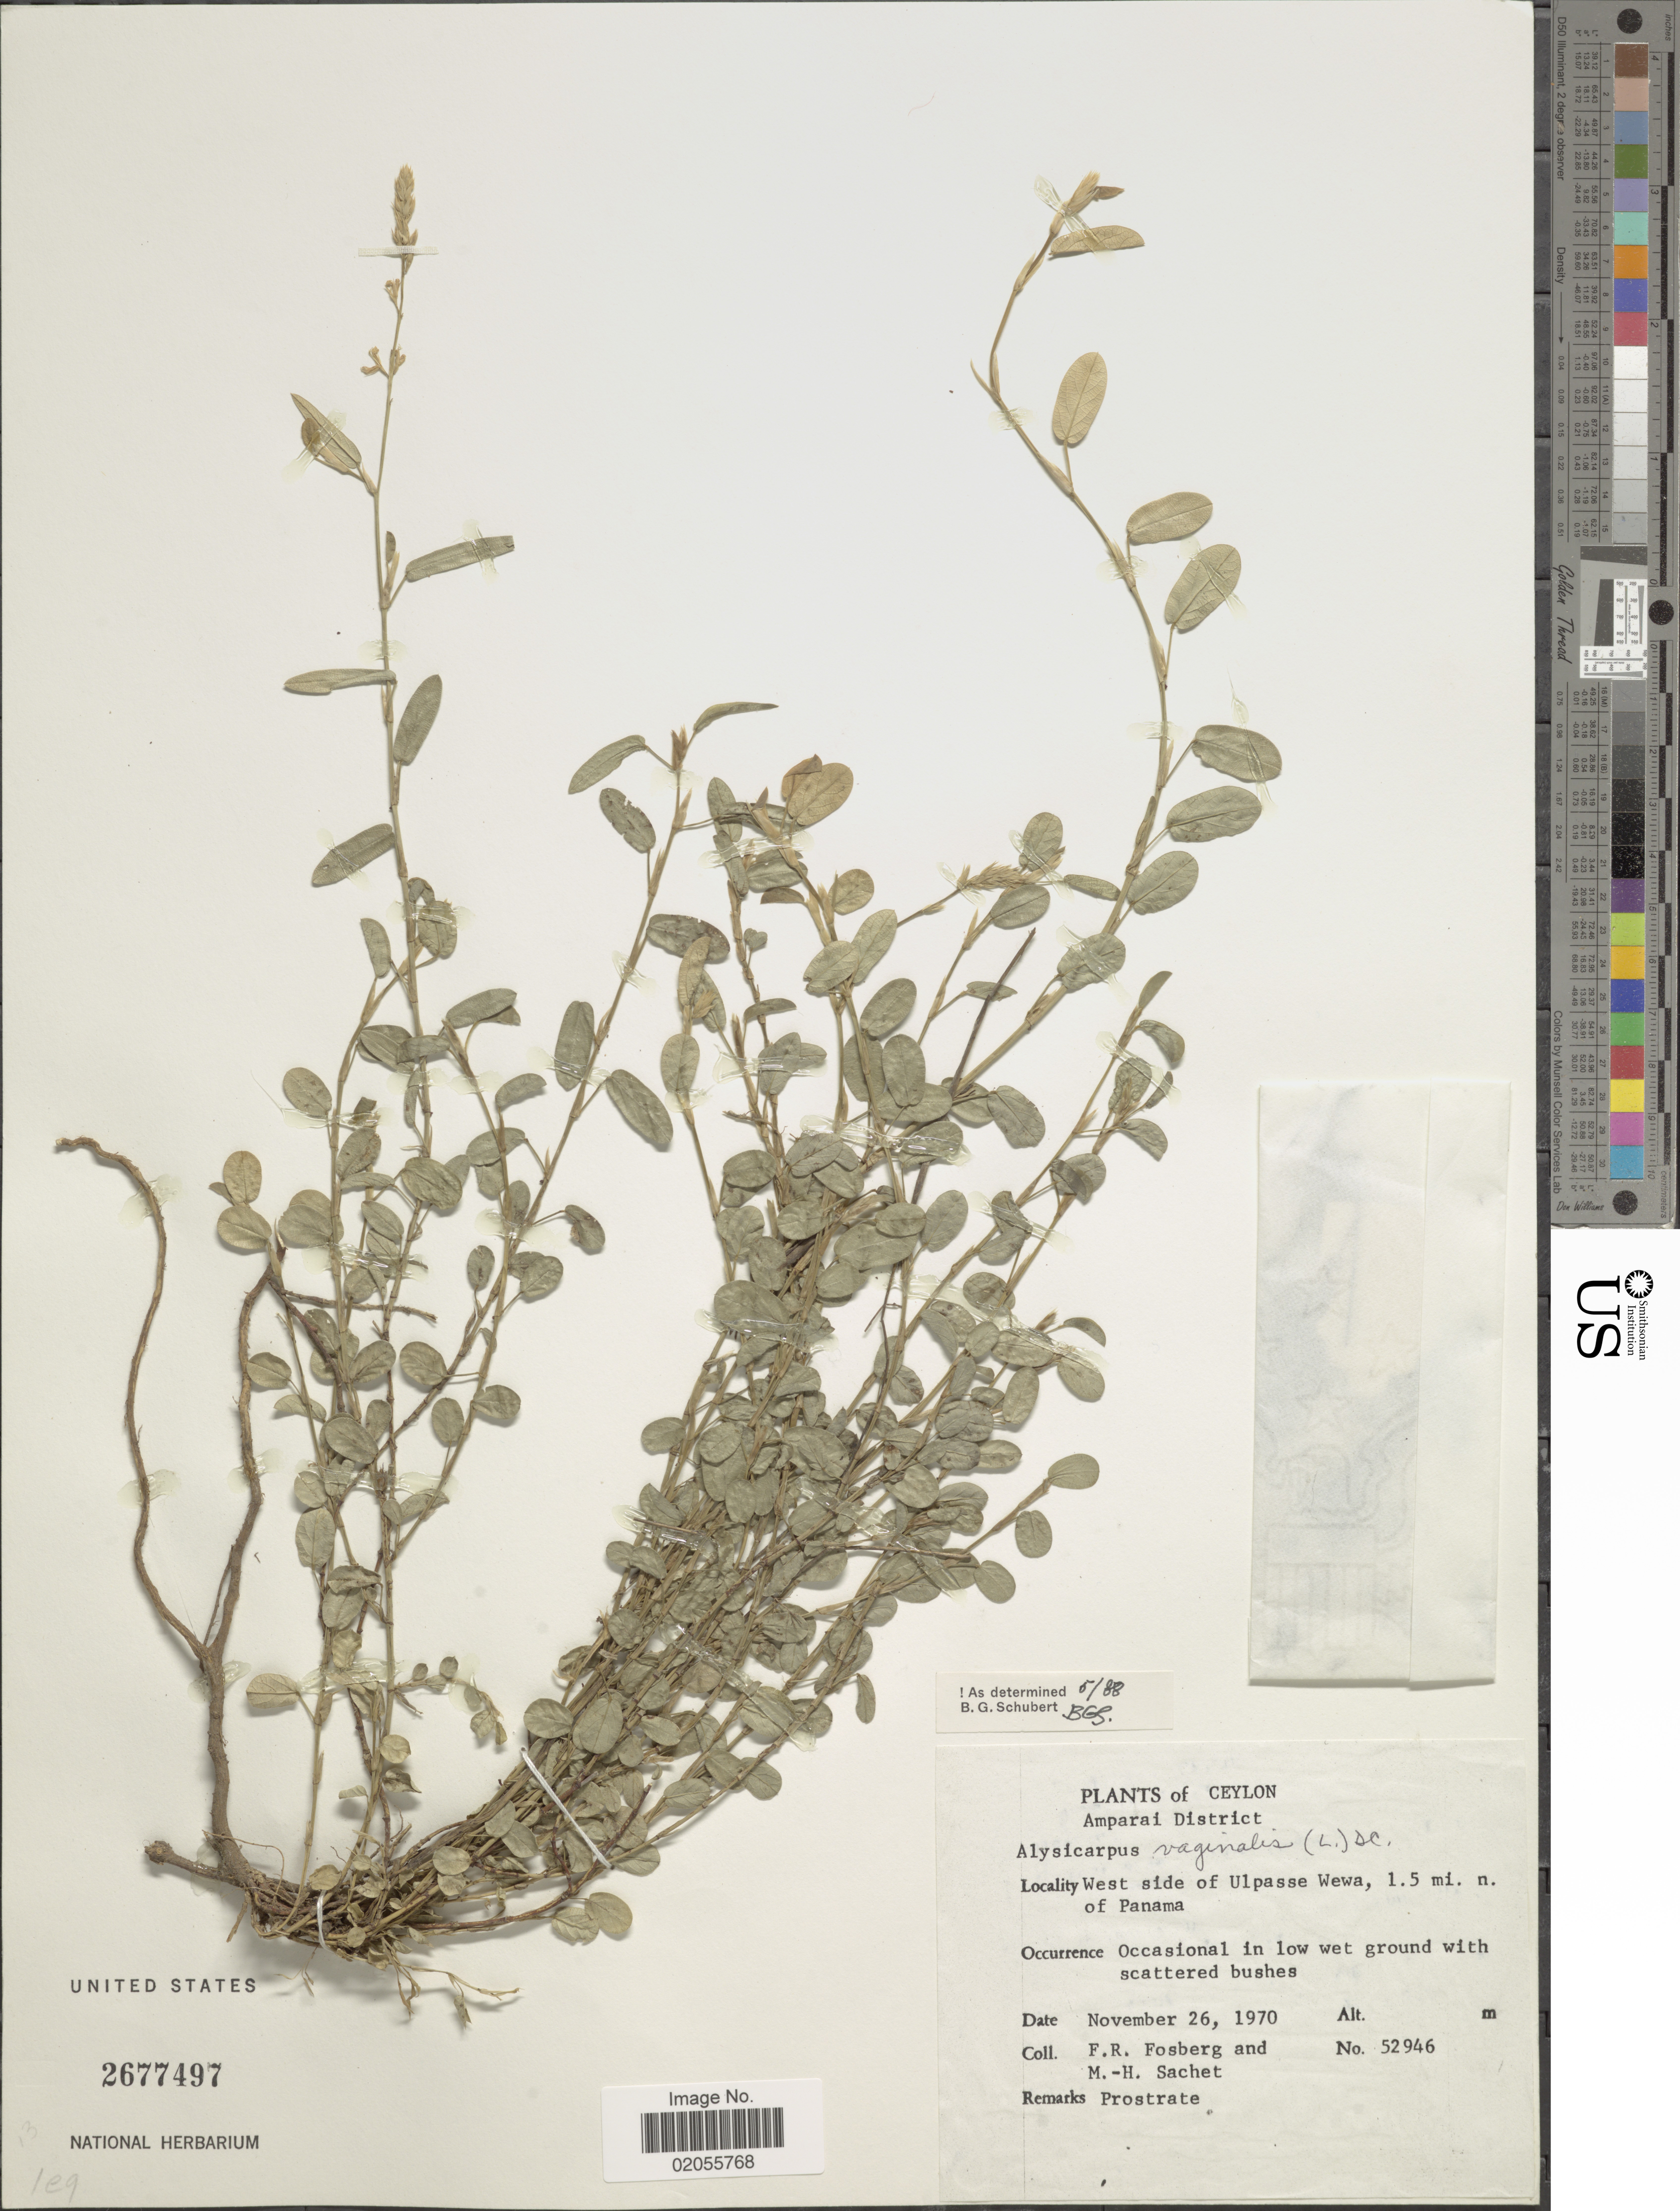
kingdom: Plantae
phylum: Tracheophyta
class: Magnoliopsida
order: Fabales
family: Fabaceae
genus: Alysicarpus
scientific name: Alysicarpus vaginalis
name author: (L.) DC.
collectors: F. R. Fosberg & M.-H. Sachet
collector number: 52946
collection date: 1970-11-26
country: Sri Lanka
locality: Ceylon, West side of Ulpasse Wewa, 1.5 mi. n. of Panama, Amparai District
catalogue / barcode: US 2677497